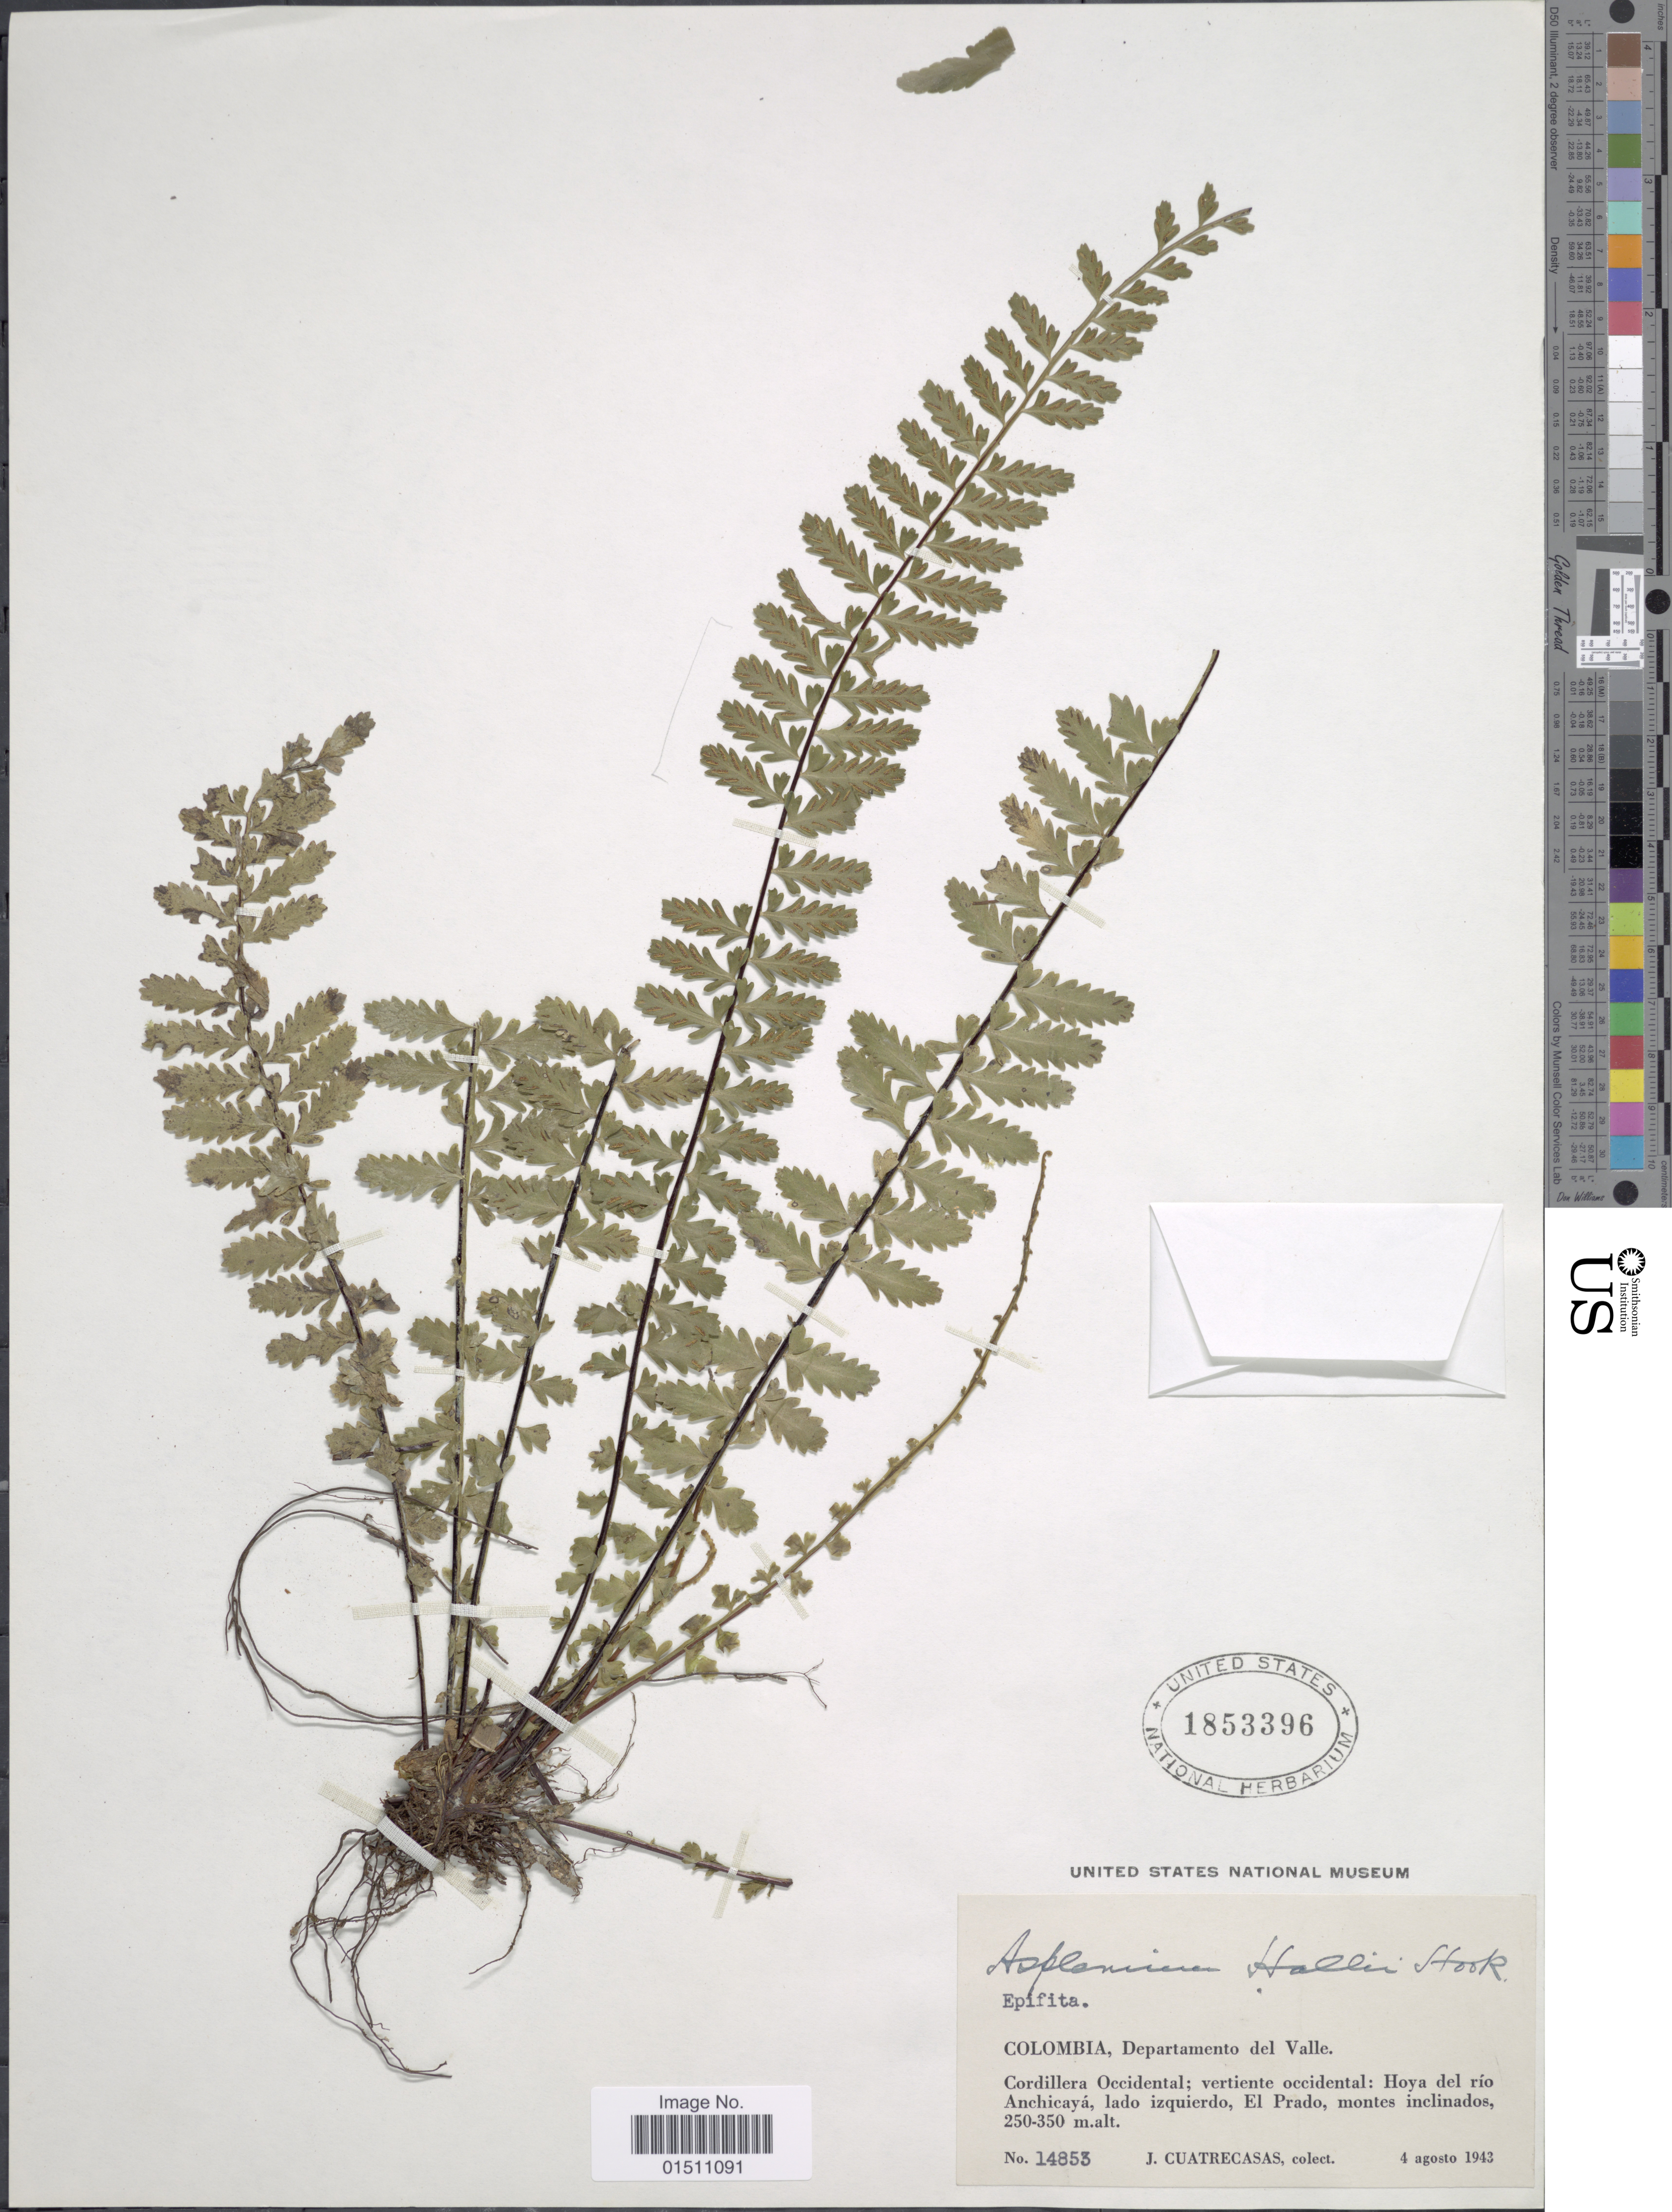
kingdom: Plantae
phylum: Tracheophyta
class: Polypodiopsida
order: Polypodiales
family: Aspleniaceae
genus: Asplenium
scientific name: Asplenium hallii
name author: Hook.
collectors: J. Cuatrecasas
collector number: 14853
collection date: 1943-08-04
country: Colombia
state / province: Valle del Cauca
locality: Colombia, Departamento del Valle, Cordillera Occidental; vertiente occidental: Hoya del rio Anchicayá, lado izquierdo, El Prado.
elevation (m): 250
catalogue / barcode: US 1853396